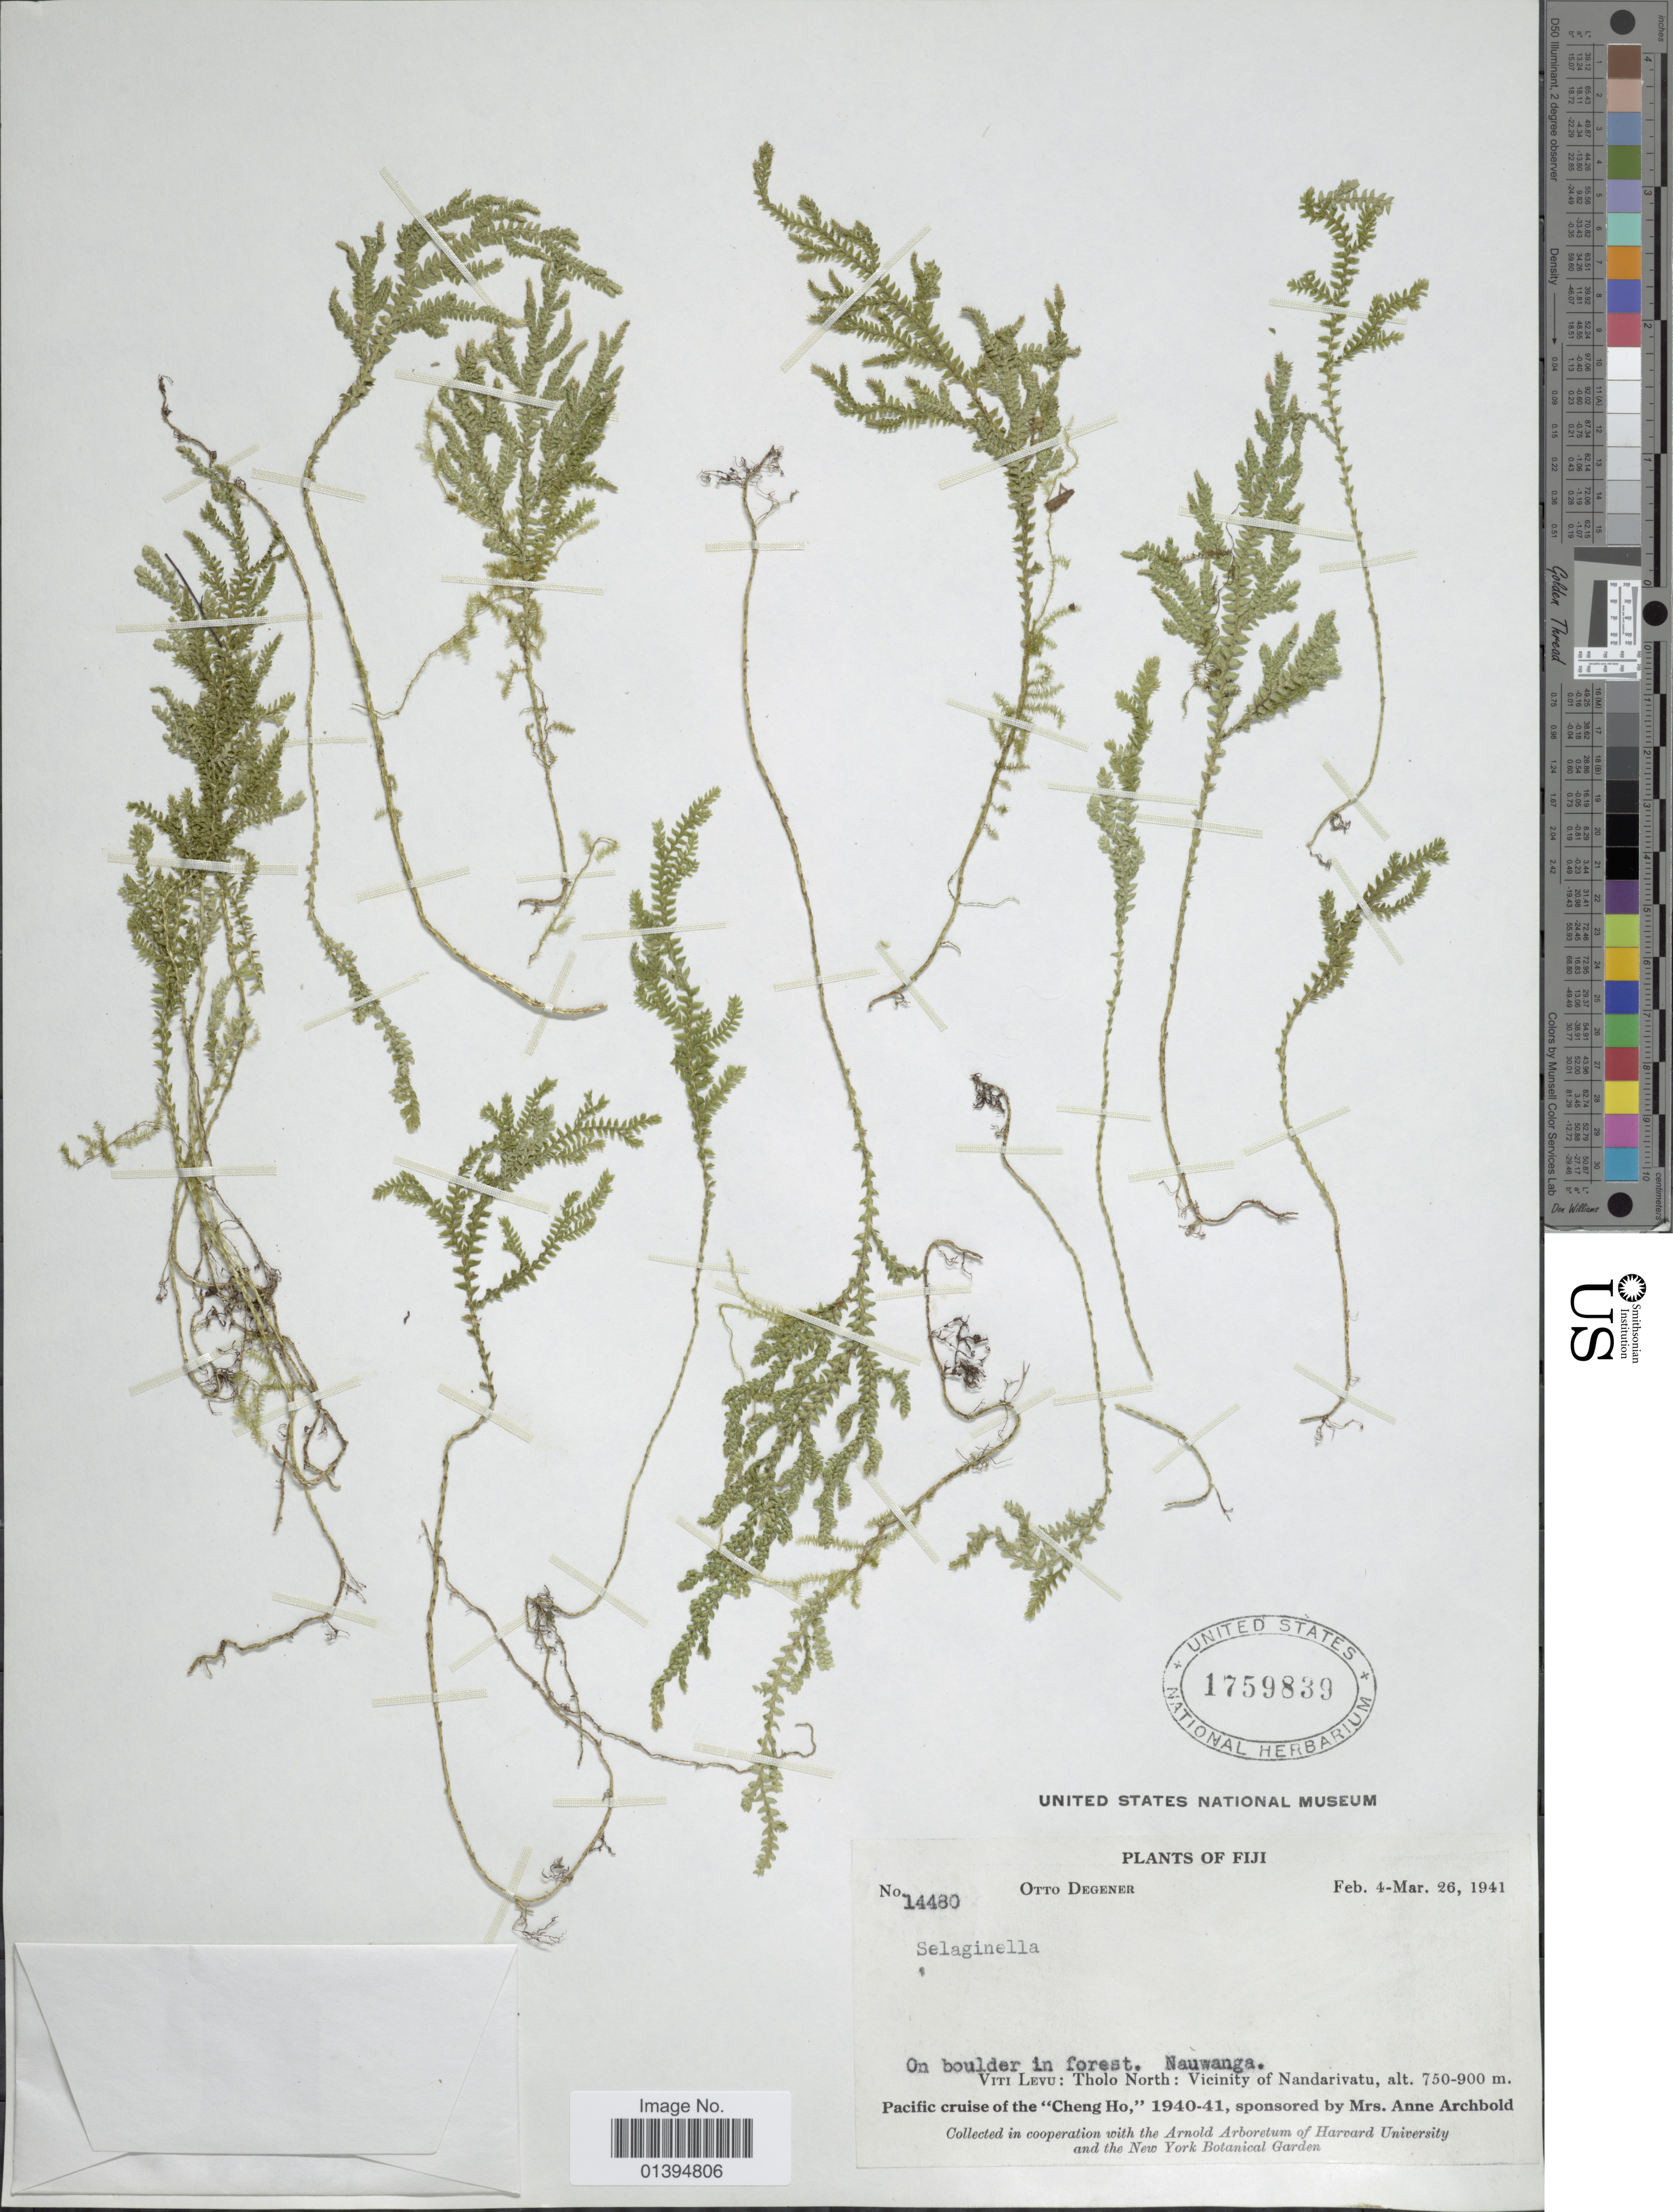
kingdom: Plantae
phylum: Tracheophyta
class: Lycopodiopsida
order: Selaginellales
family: Selaginellaceae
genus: Selaginella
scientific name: Selaginella sp.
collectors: O. Degener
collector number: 14480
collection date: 1941-02-04/1941-03-26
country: Fiji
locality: Viti Levu: Tholo North: Vicinity of Nandarivatu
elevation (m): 750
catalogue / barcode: US 1759839